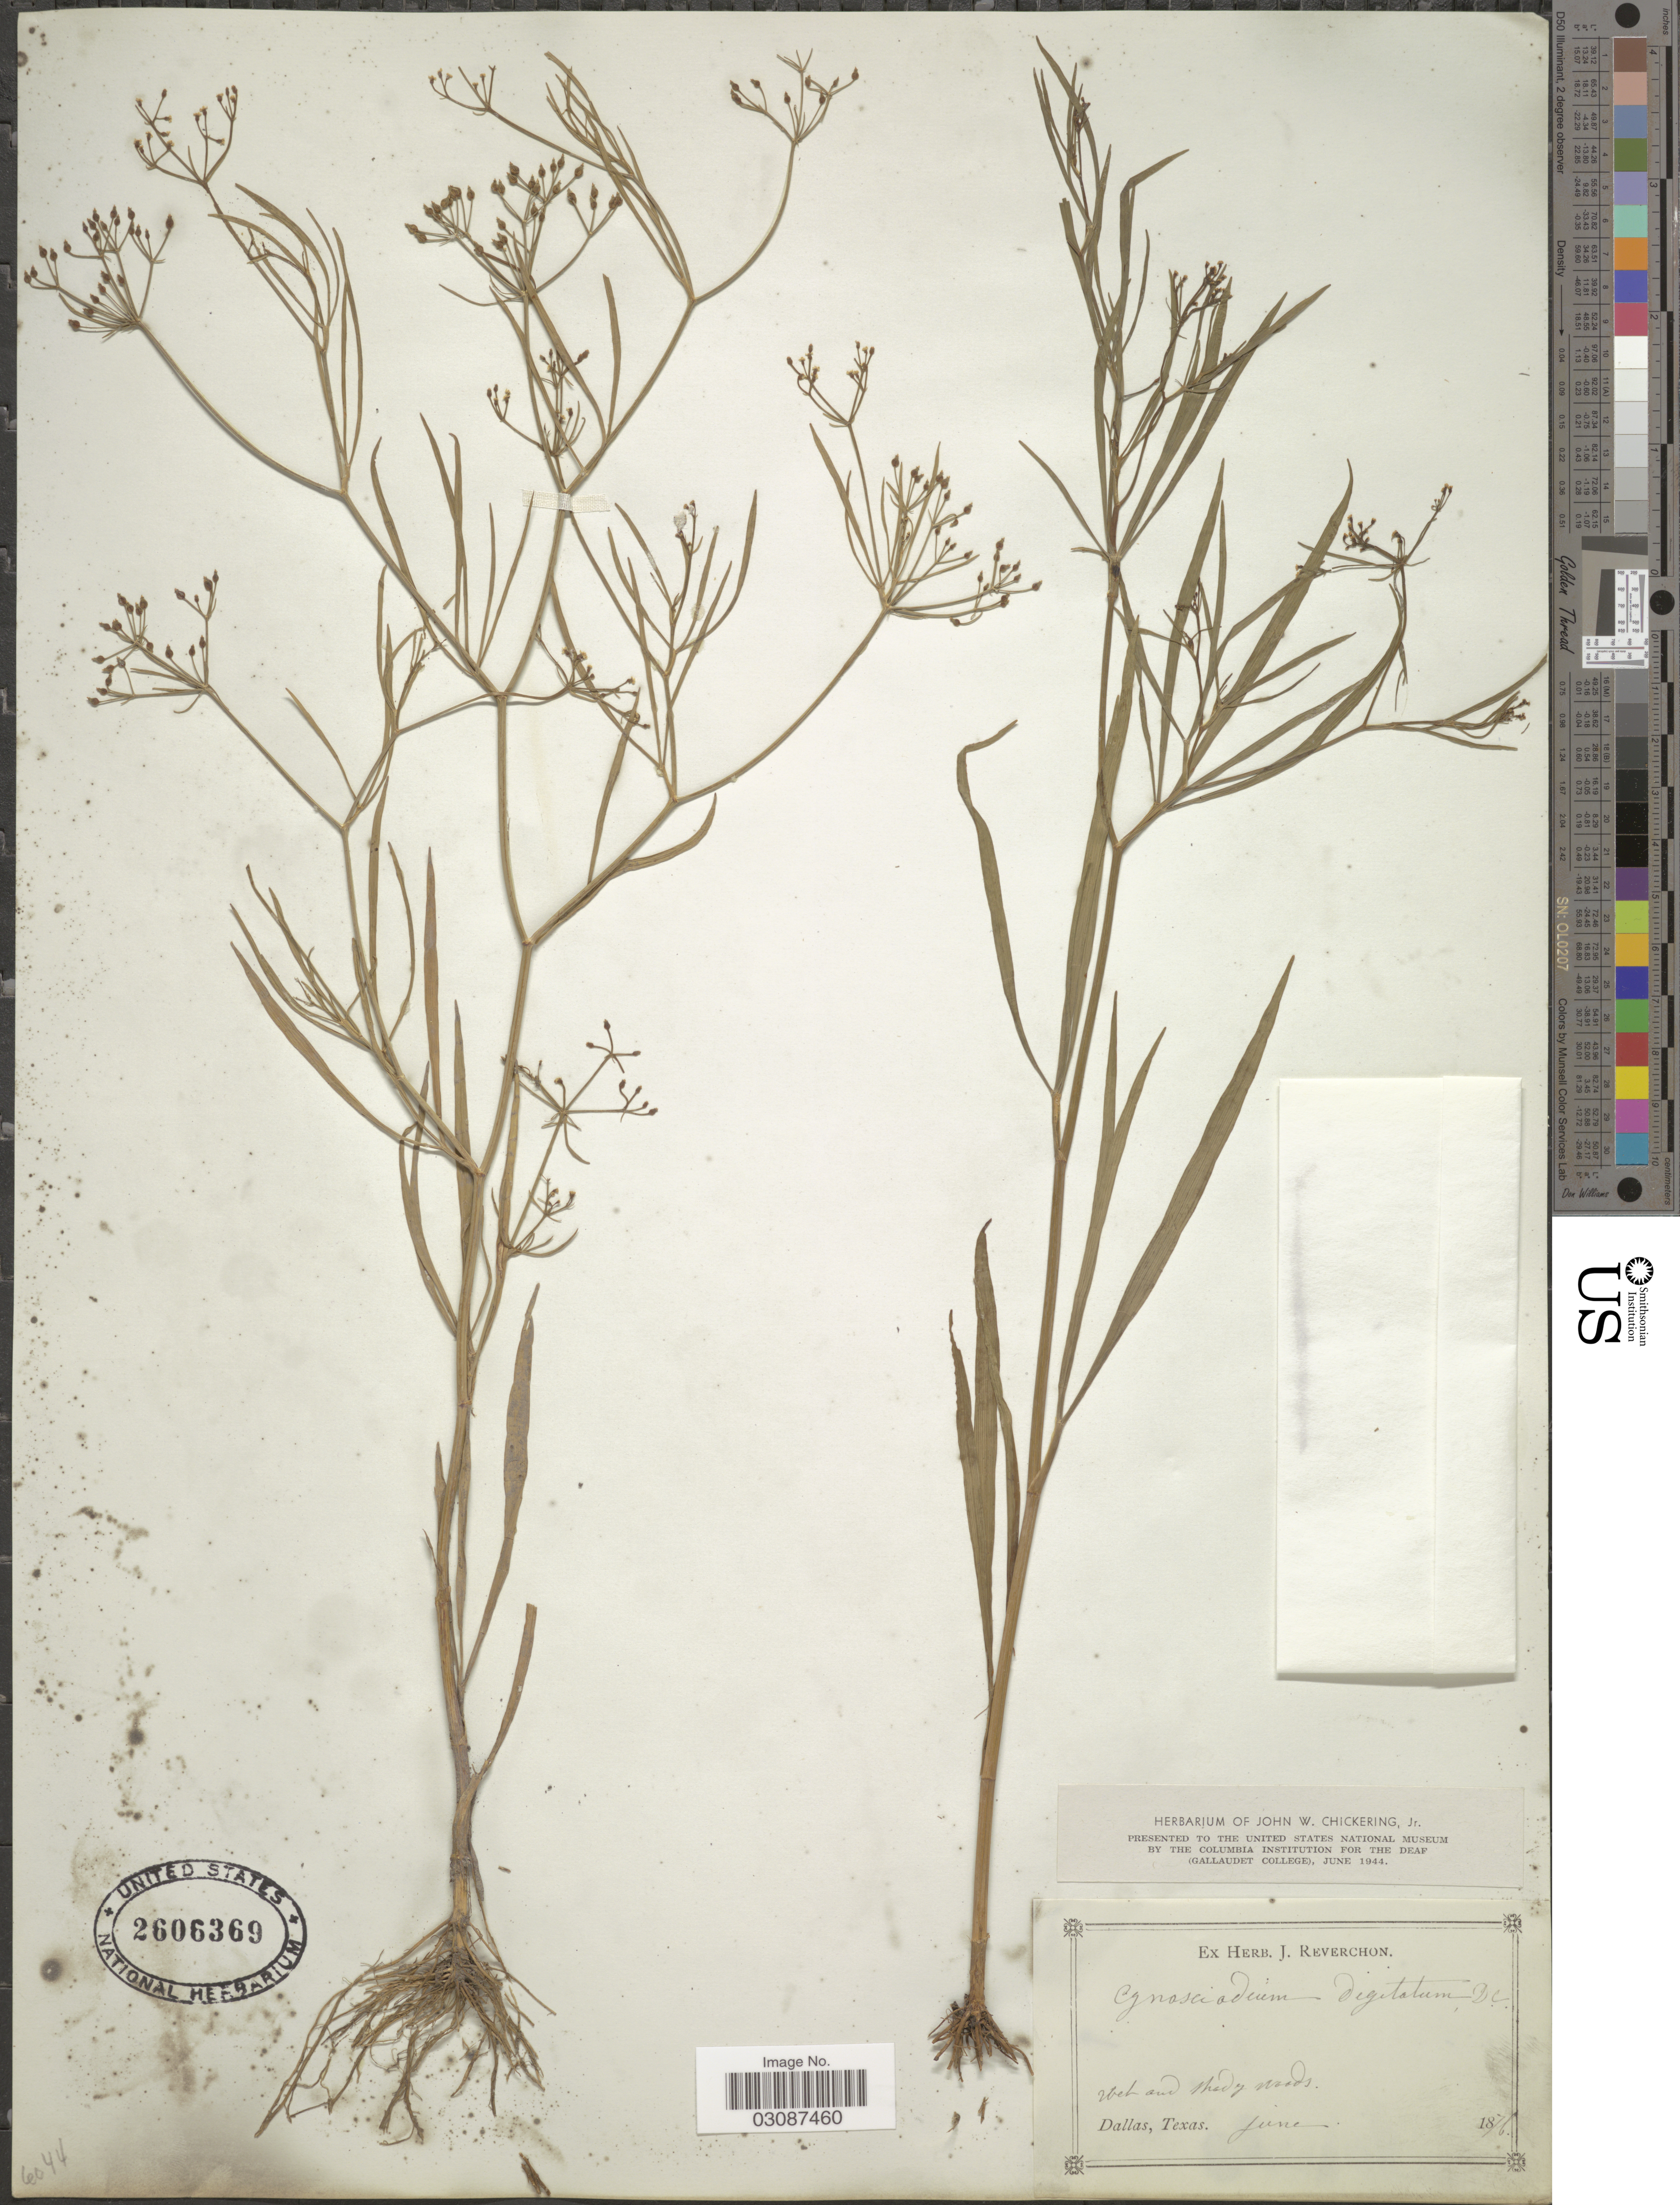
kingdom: Plantae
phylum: Tracheophyta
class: Magnoliopsida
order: Apiales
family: Apiaceae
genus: Cynosciadium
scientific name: Cynosciadium digitatum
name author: DC.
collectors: ex herb. J. Reverchon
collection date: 1876-06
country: United States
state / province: Texas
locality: Dallas.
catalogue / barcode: US 2606369